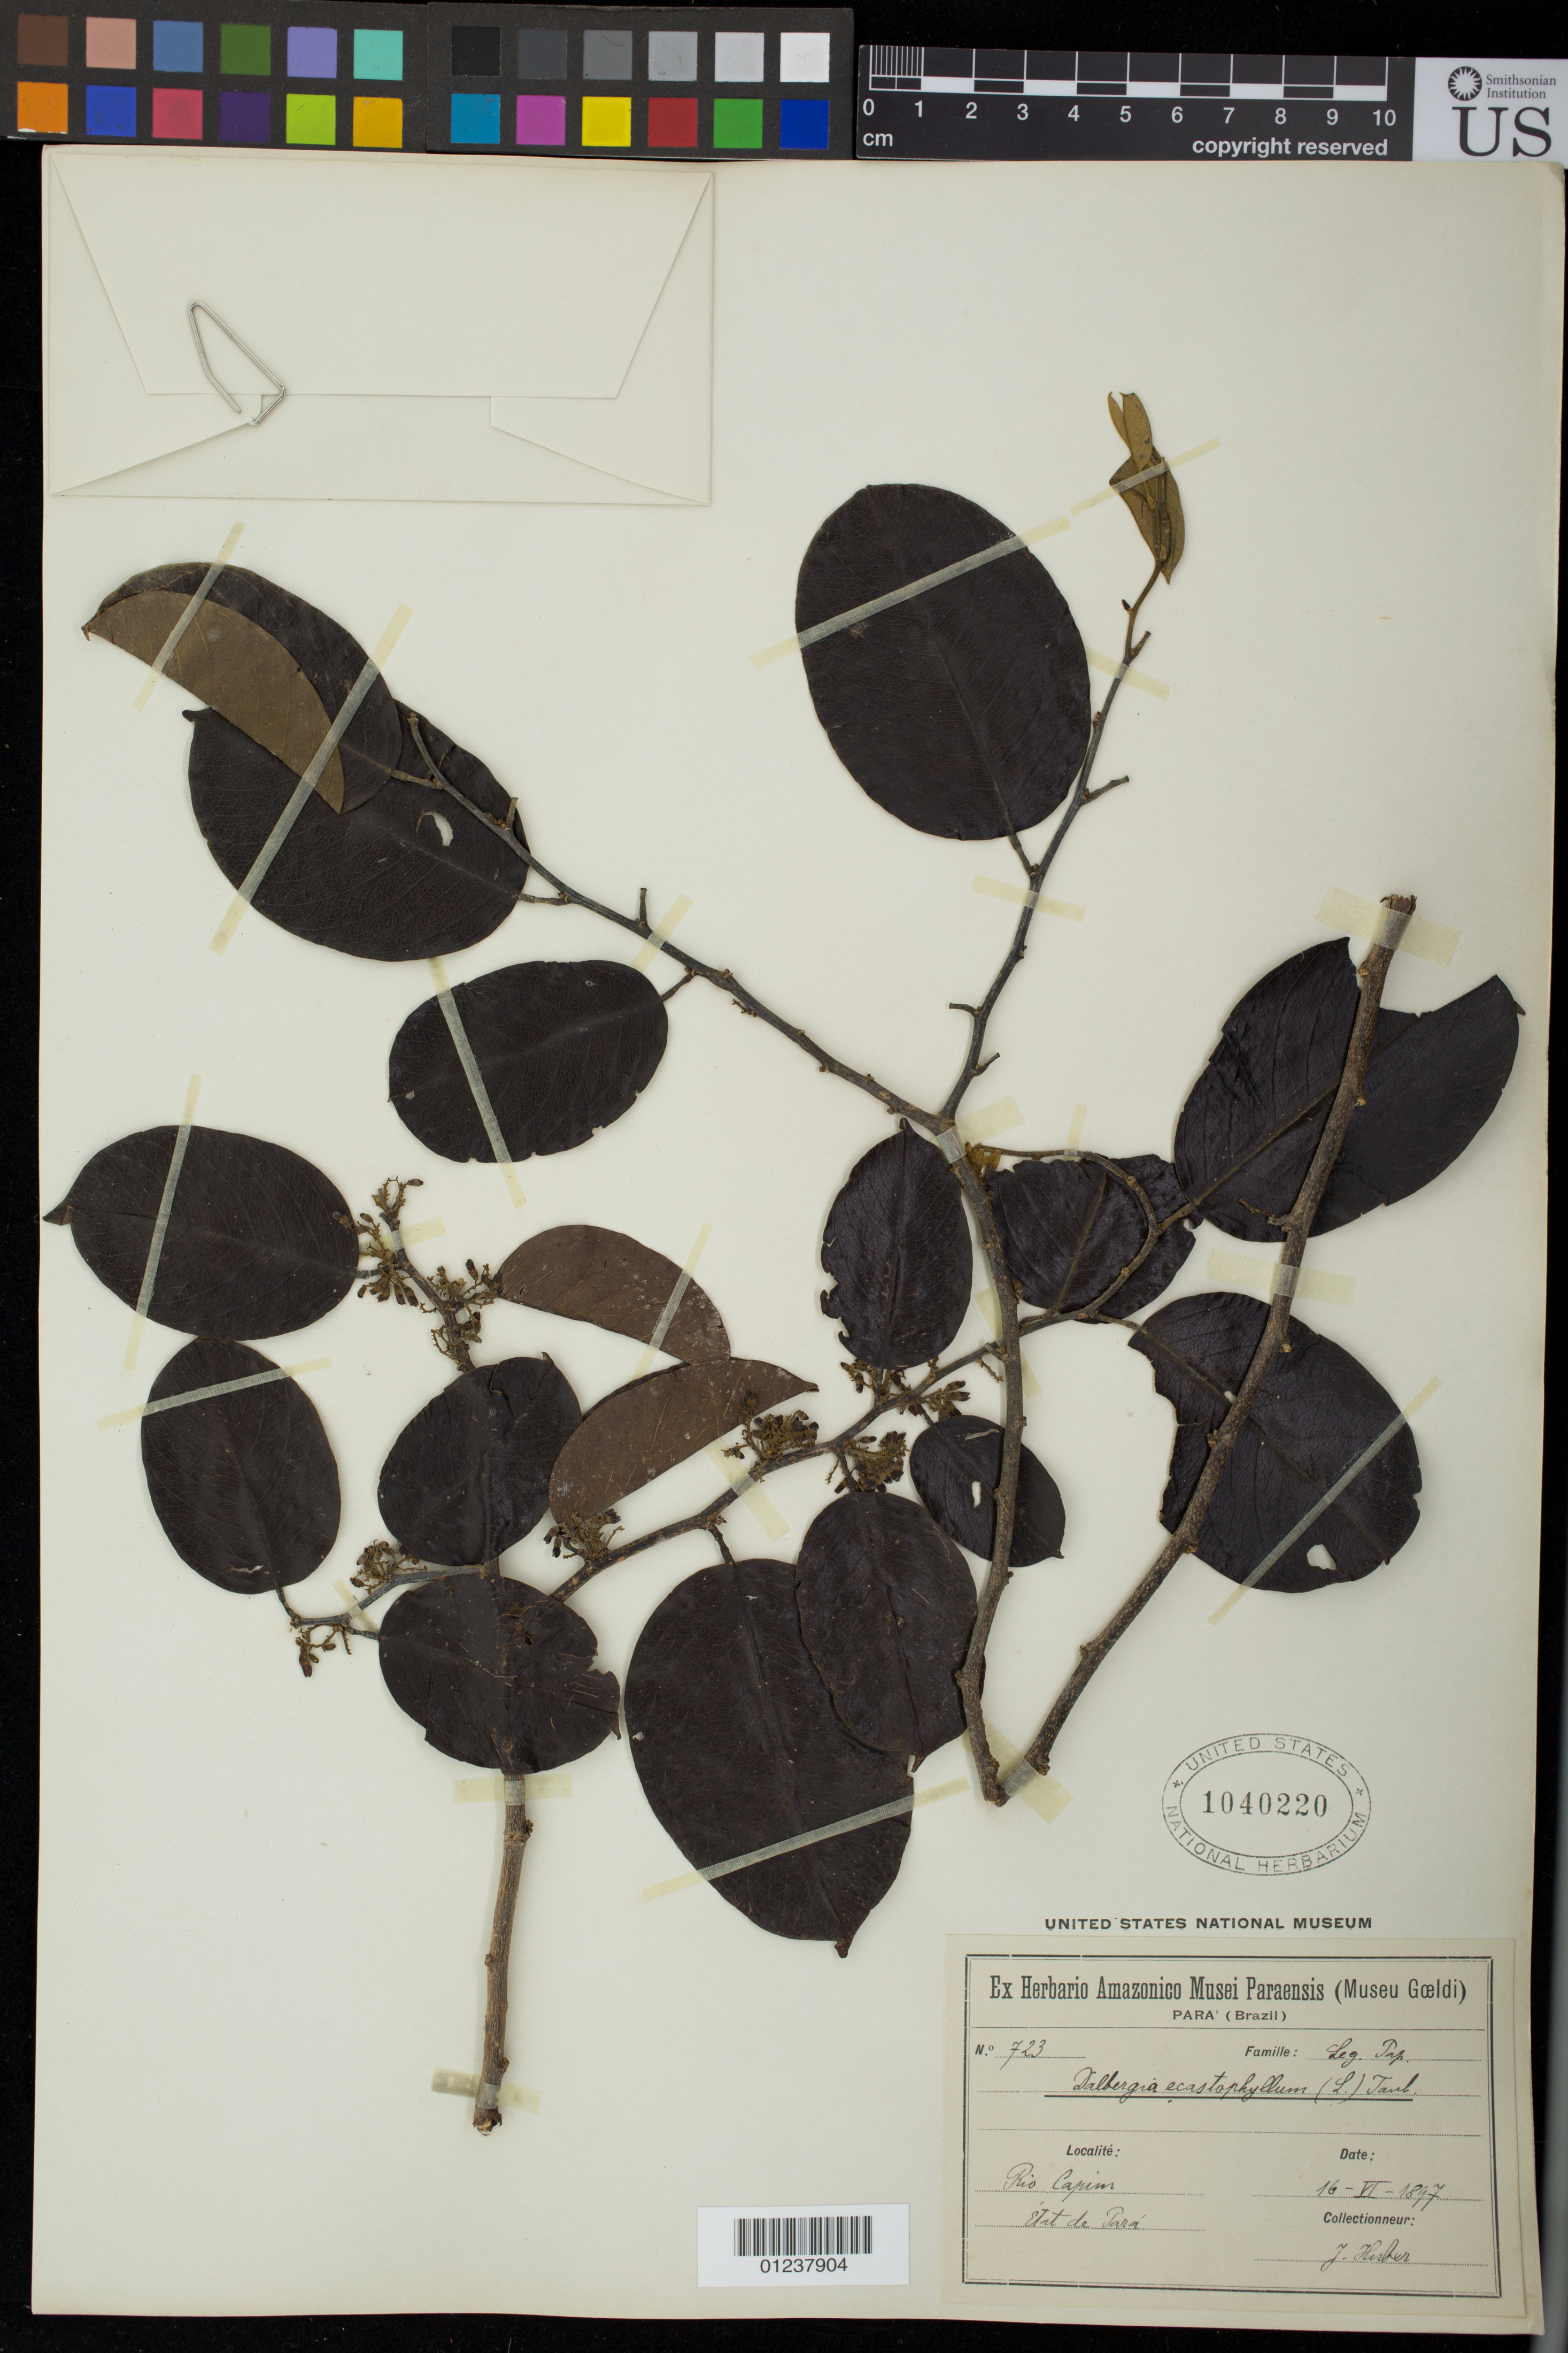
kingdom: Plantae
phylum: Tracheophyta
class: Magnoliopsida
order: Fabales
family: Fabaceae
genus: Dalbergia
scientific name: Dalbergia ecastaphyllum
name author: (L.) Taub.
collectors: J. Huber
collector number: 723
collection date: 1897-06-16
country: Brazil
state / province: Para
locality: Rio Capim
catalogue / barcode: US 1040220